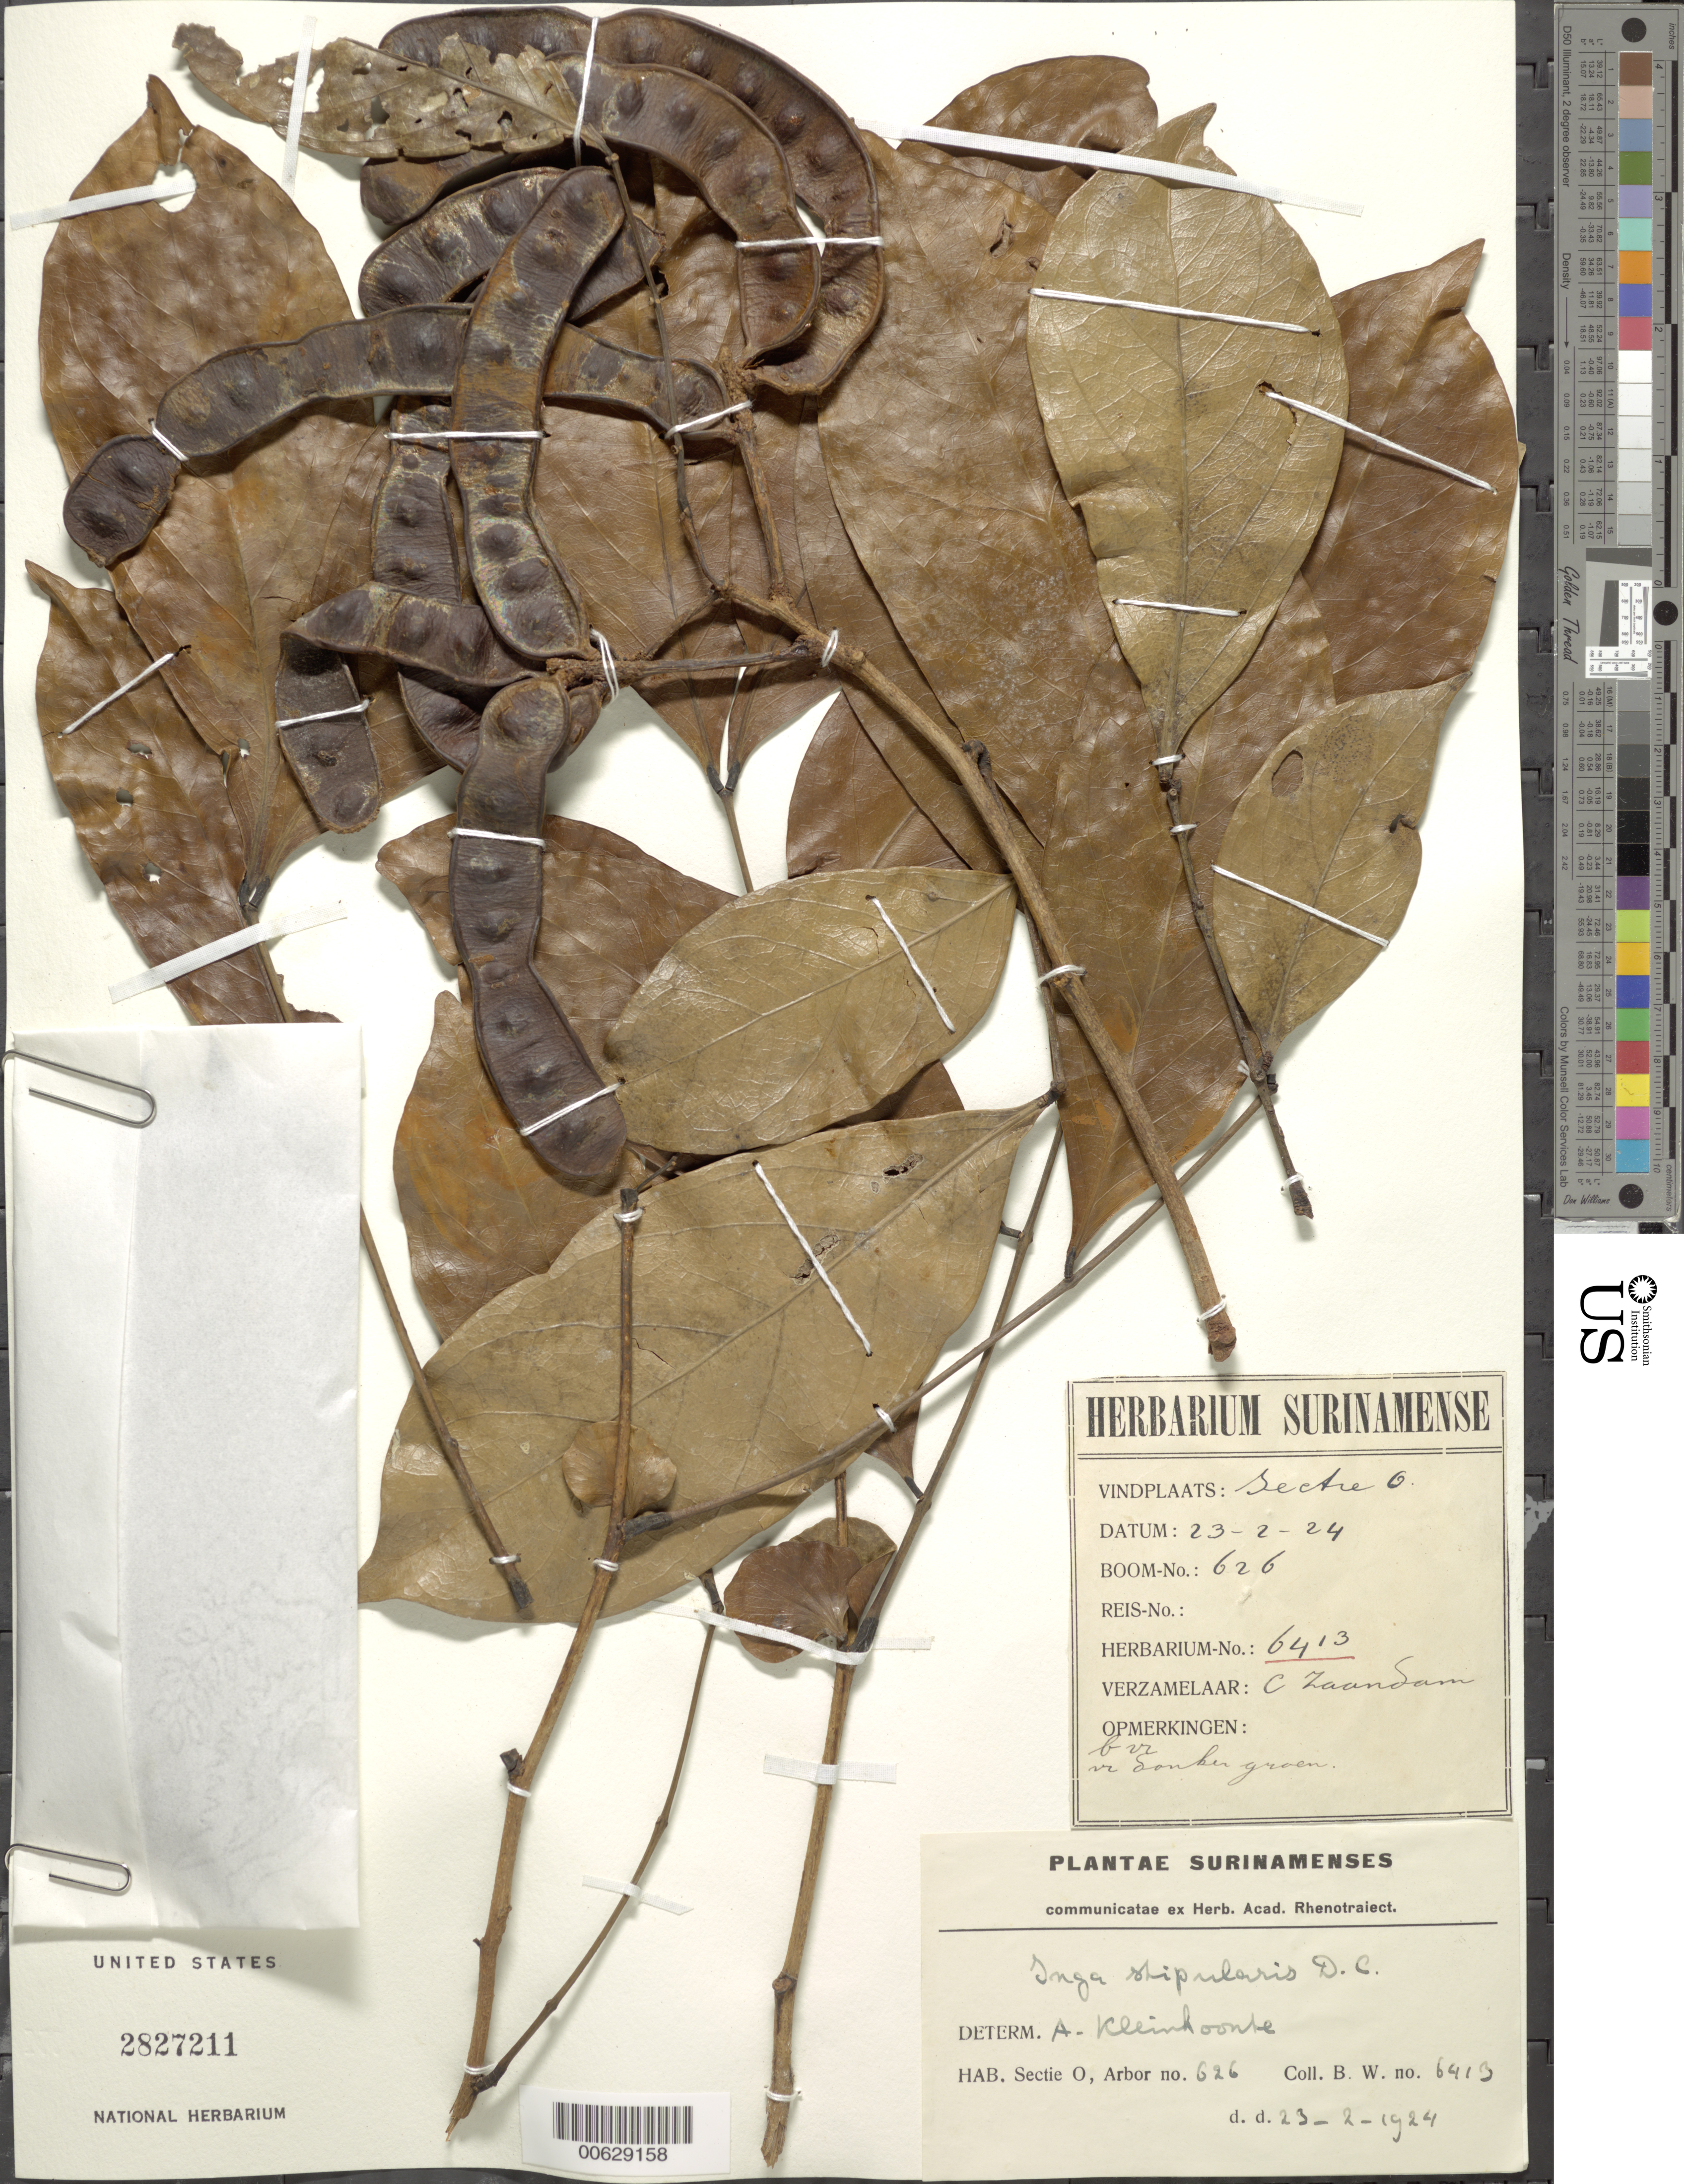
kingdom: Plantae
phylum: Tracheophyta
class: Magnoliopsida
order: Fabales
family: Fabaceae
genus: Inga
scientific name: Inga stipularis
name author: DC.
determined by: Kleinhoonte, Anthonia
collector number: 6413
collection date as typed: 23-Feb-24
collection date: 1924-02-23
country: Suriname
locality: Sectie O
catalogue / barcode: US 2827211